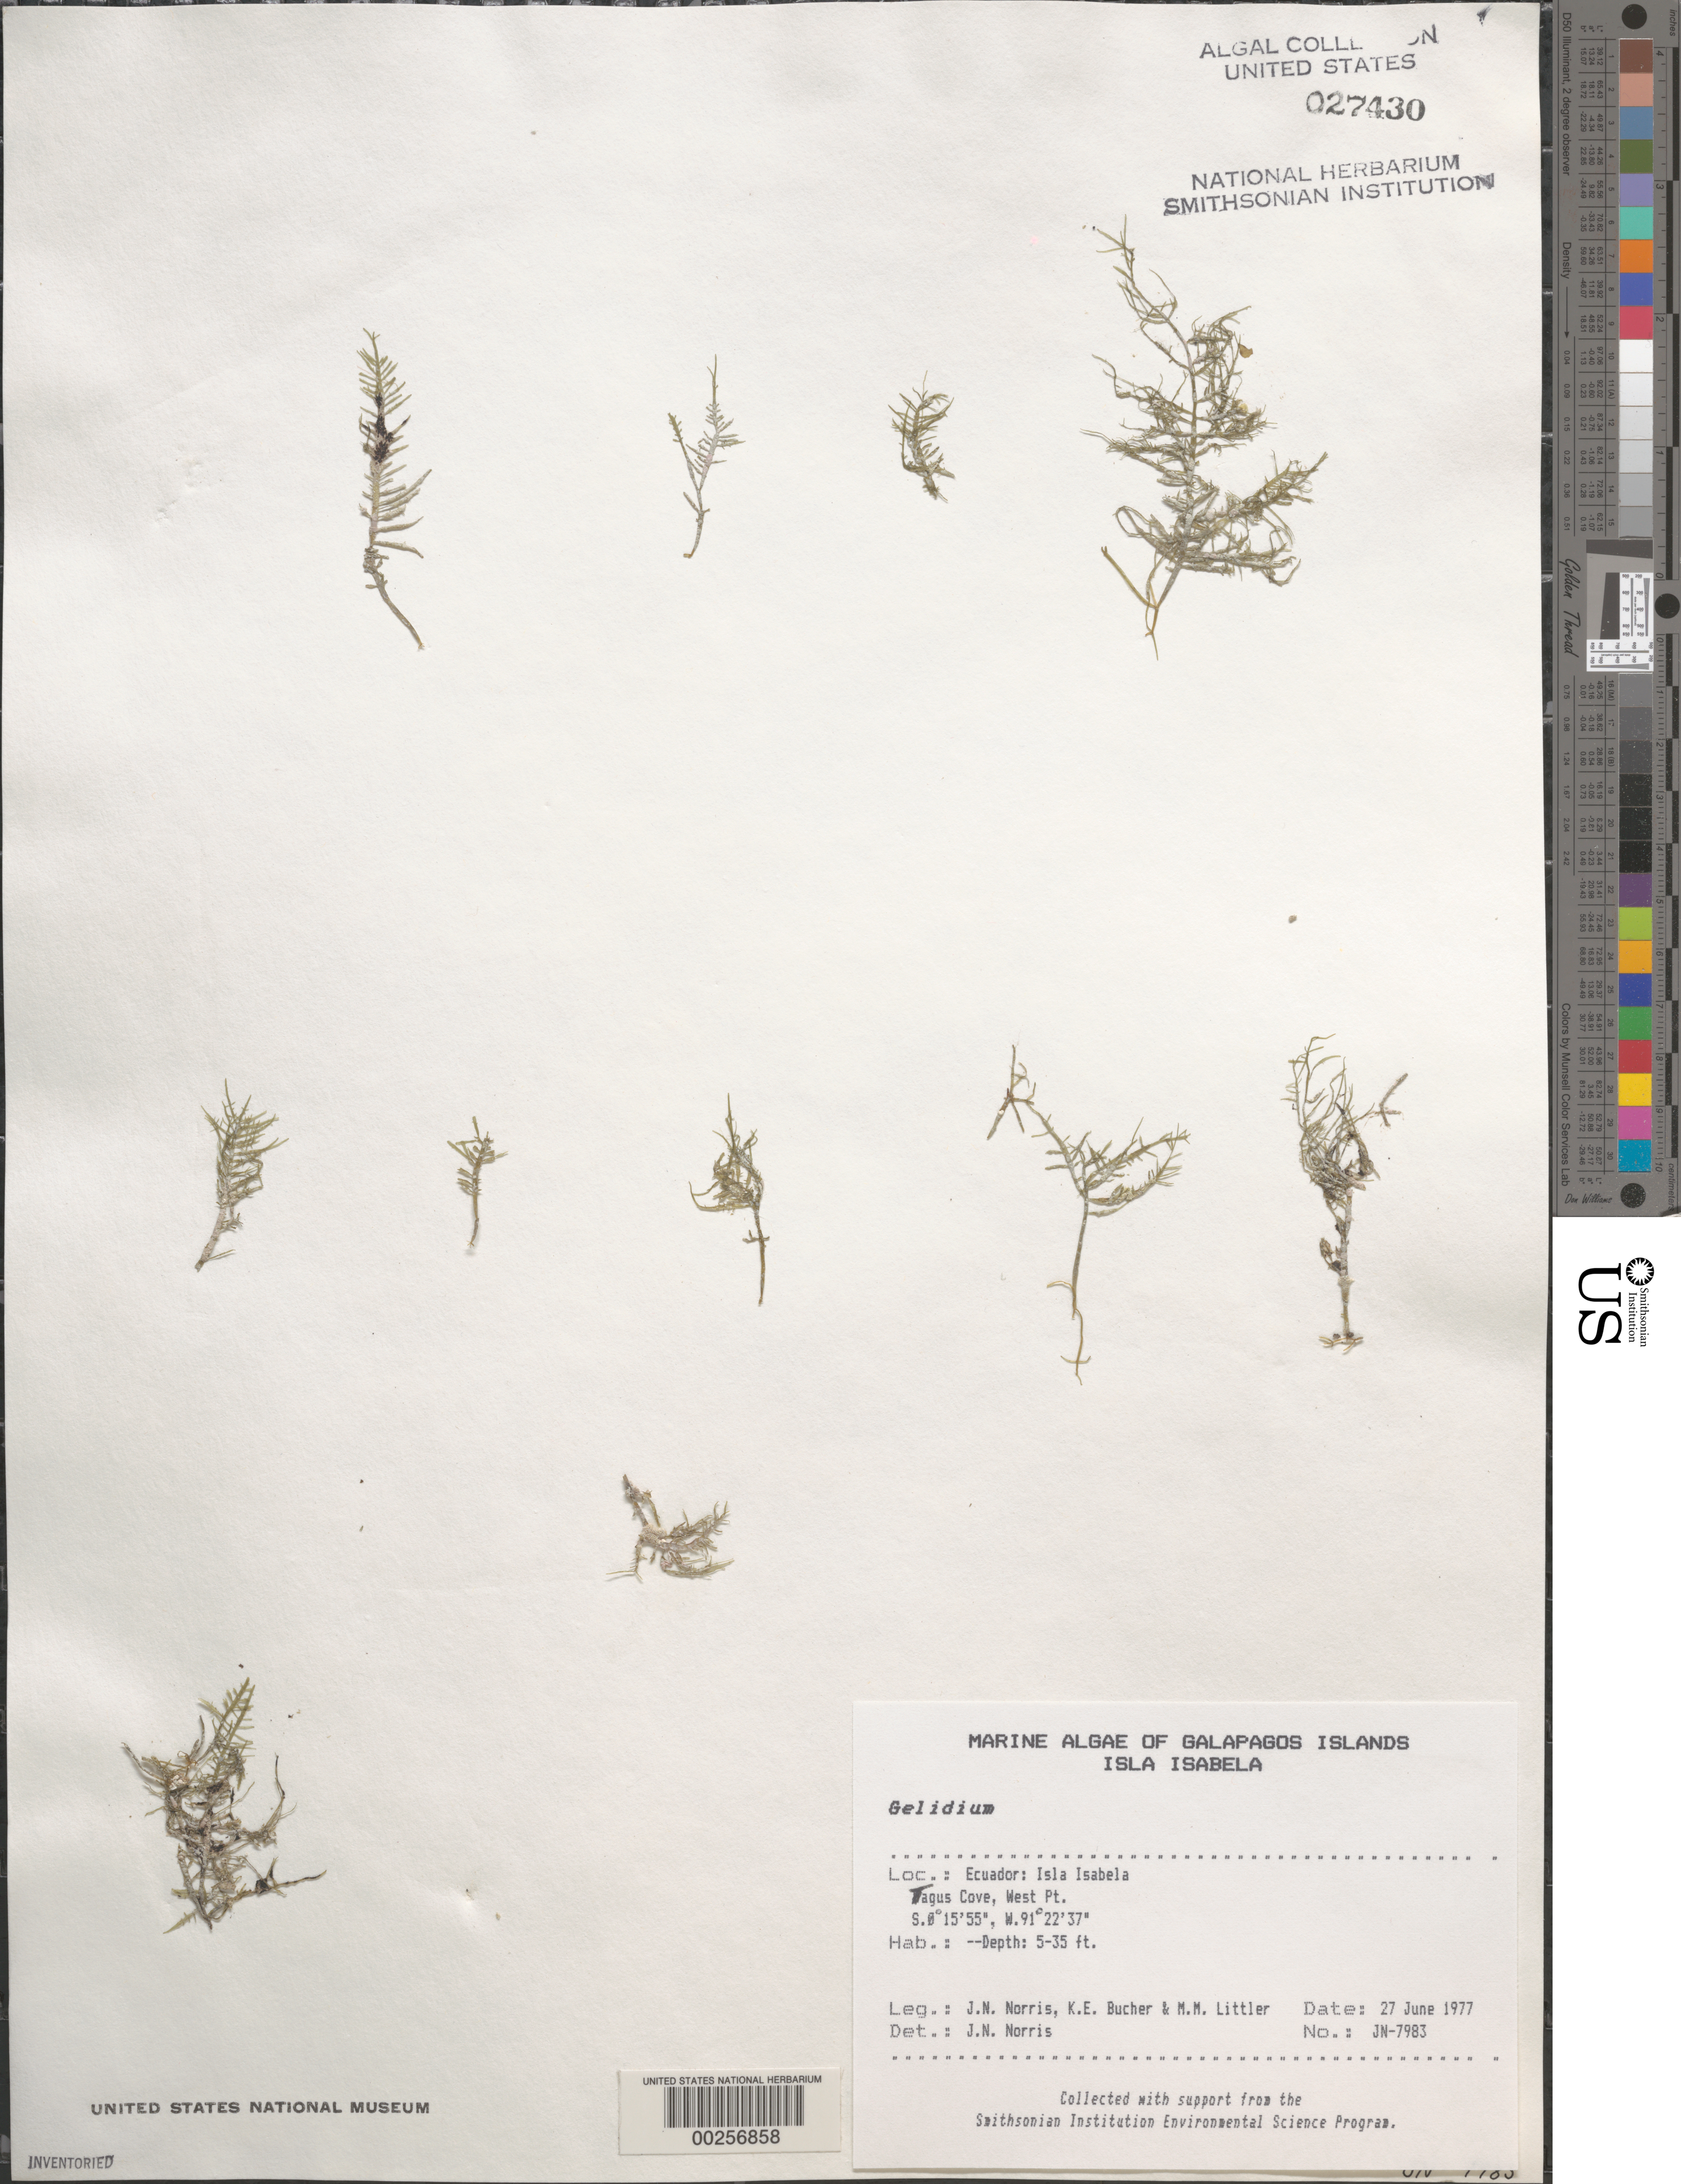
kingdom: Plantae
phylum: Rhodophyta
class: Florideophyceae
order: Gelidiales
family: Gelidiaceae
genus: Gelidium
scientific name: Gelidium sp.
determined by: Norris, James N.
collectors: J. N. Norris & K. E. Bucher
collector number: JN-7983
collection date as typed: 27 Jun 1977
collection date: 1977-06-27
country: Ecuador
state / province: Colón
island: Isabela [Albemarle]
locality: Tagus Cove, West Point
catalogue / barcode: US 27430